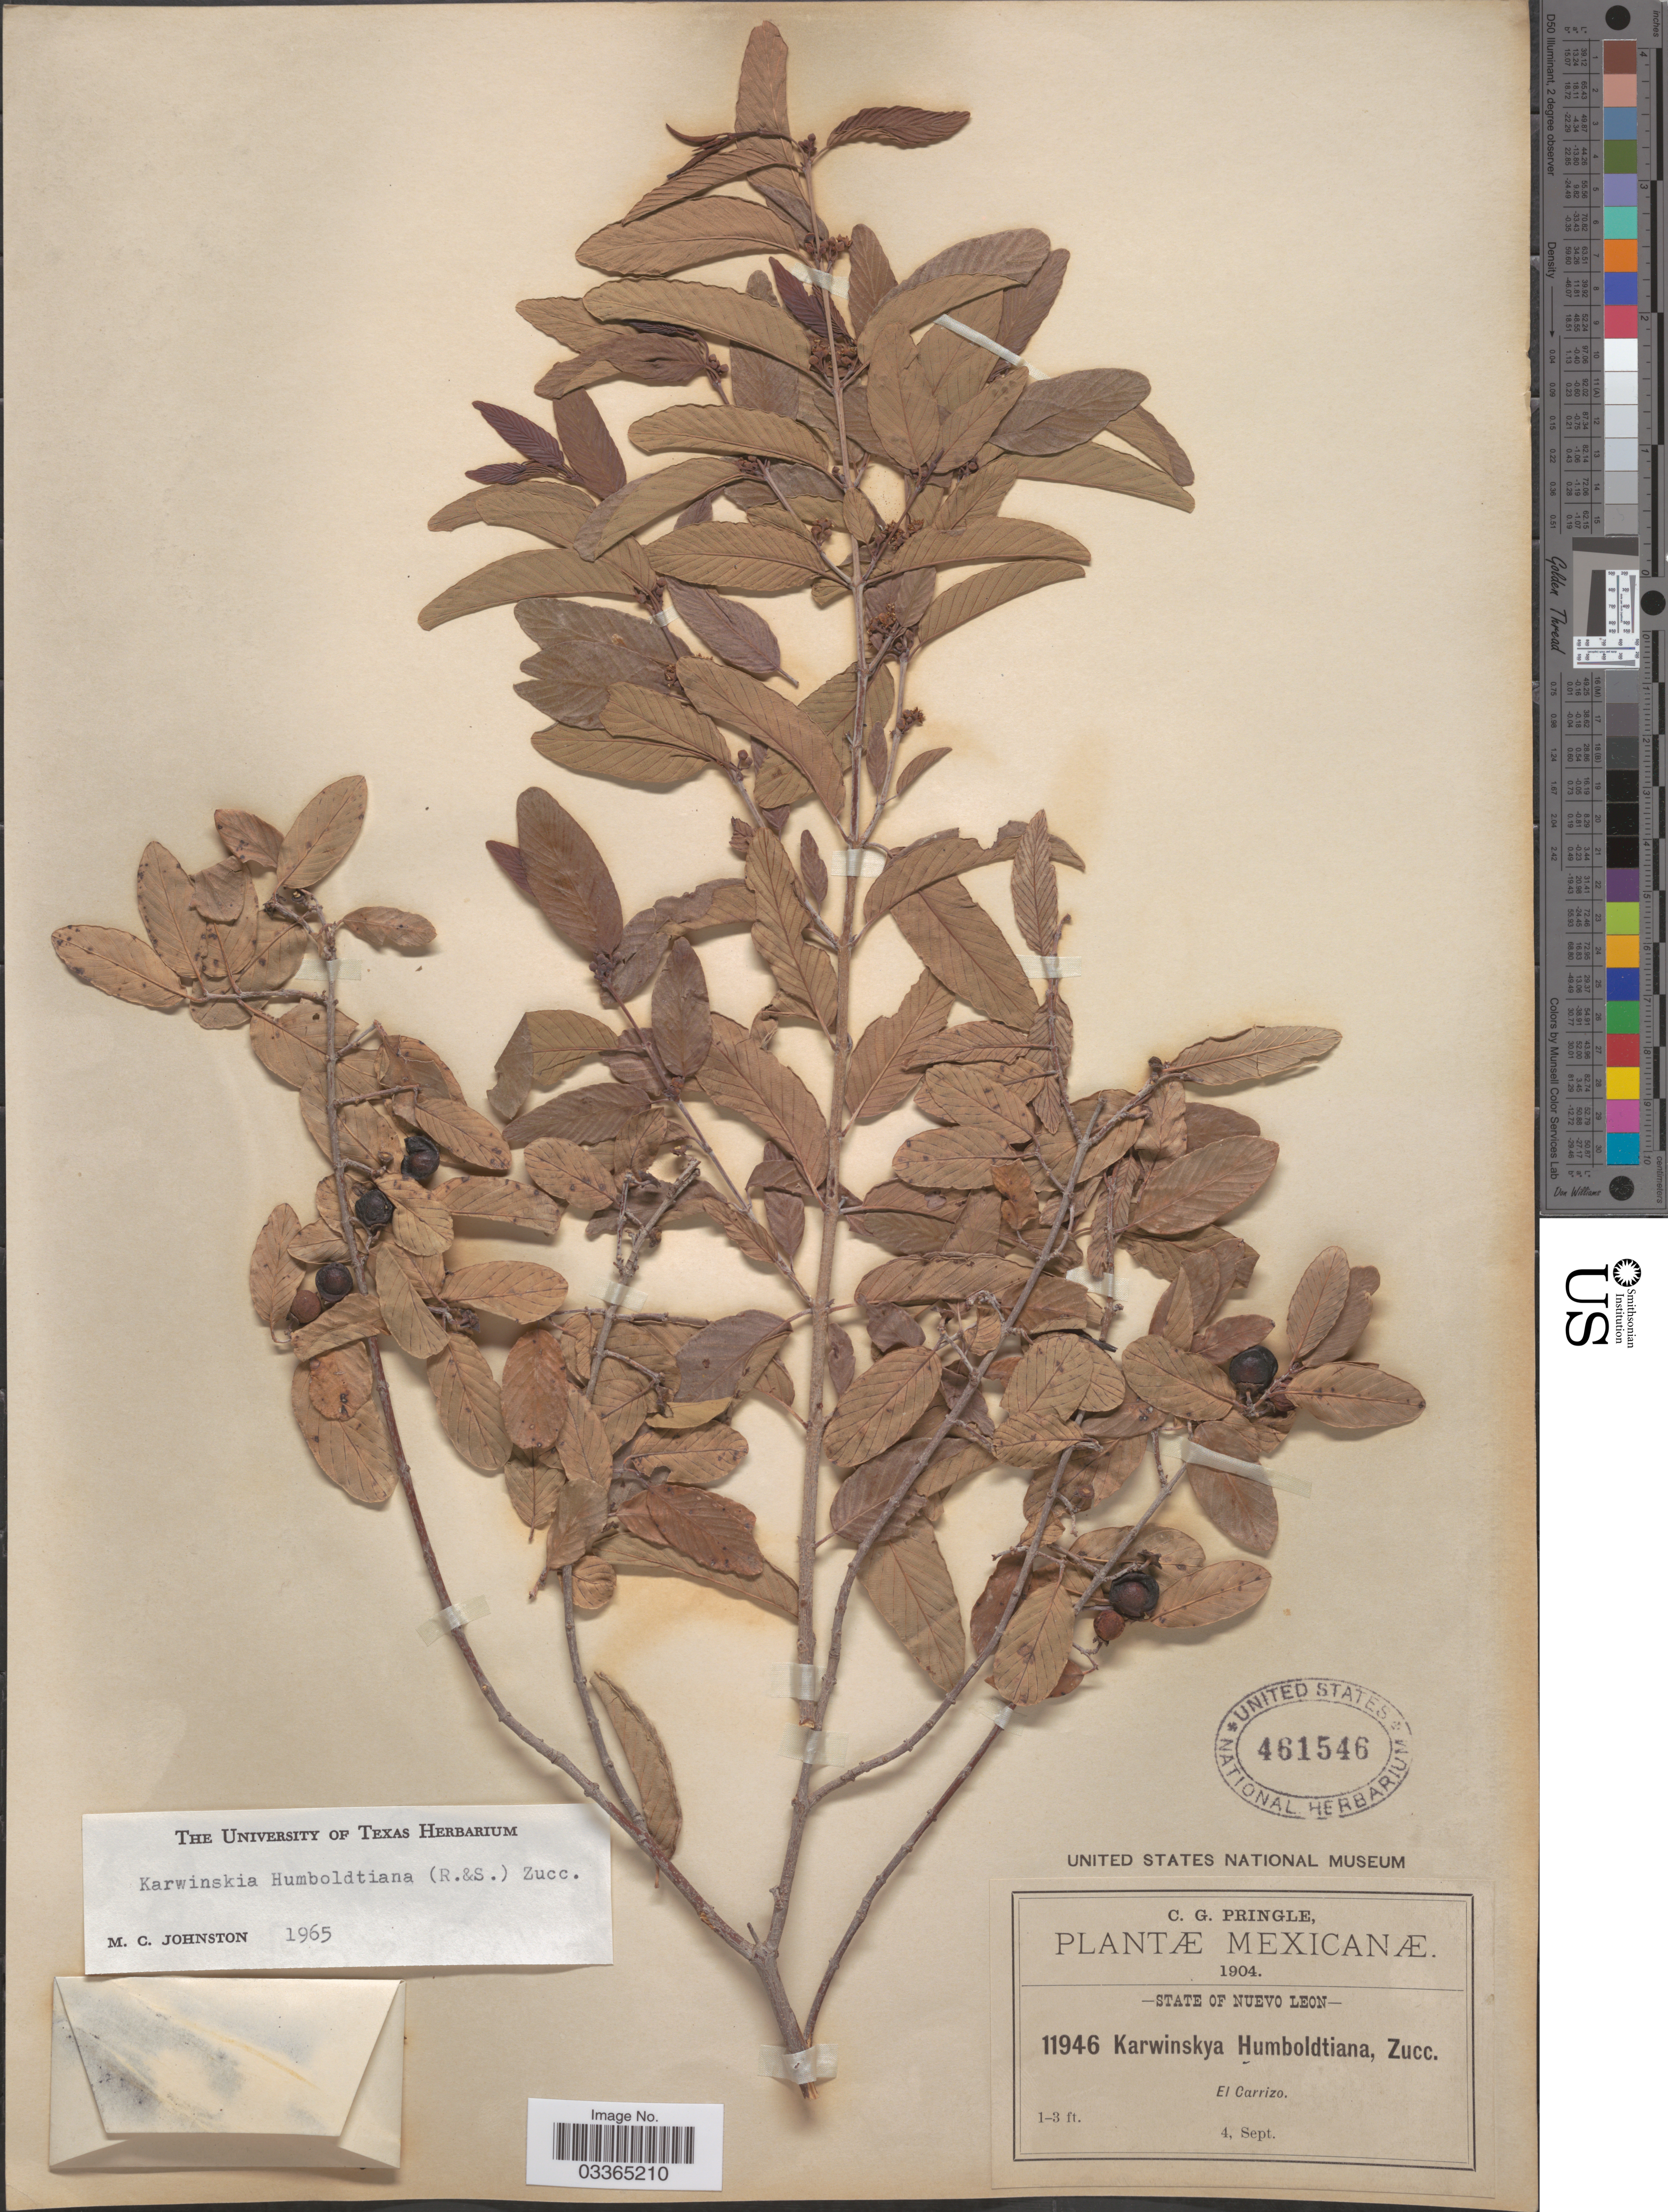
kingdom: Plantae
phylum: Tracheophyta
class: Magnoliopsida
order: Rosales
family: Rhamnaceae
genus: Karwinskia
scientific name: Karwinskia humboldtiana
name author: (Schult.) Zucc.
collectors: C. G. Pringle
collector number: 11946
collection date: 1904-09-04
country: Mexico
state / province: Nuevo León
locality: El Carrizo.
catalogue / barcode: US 461546